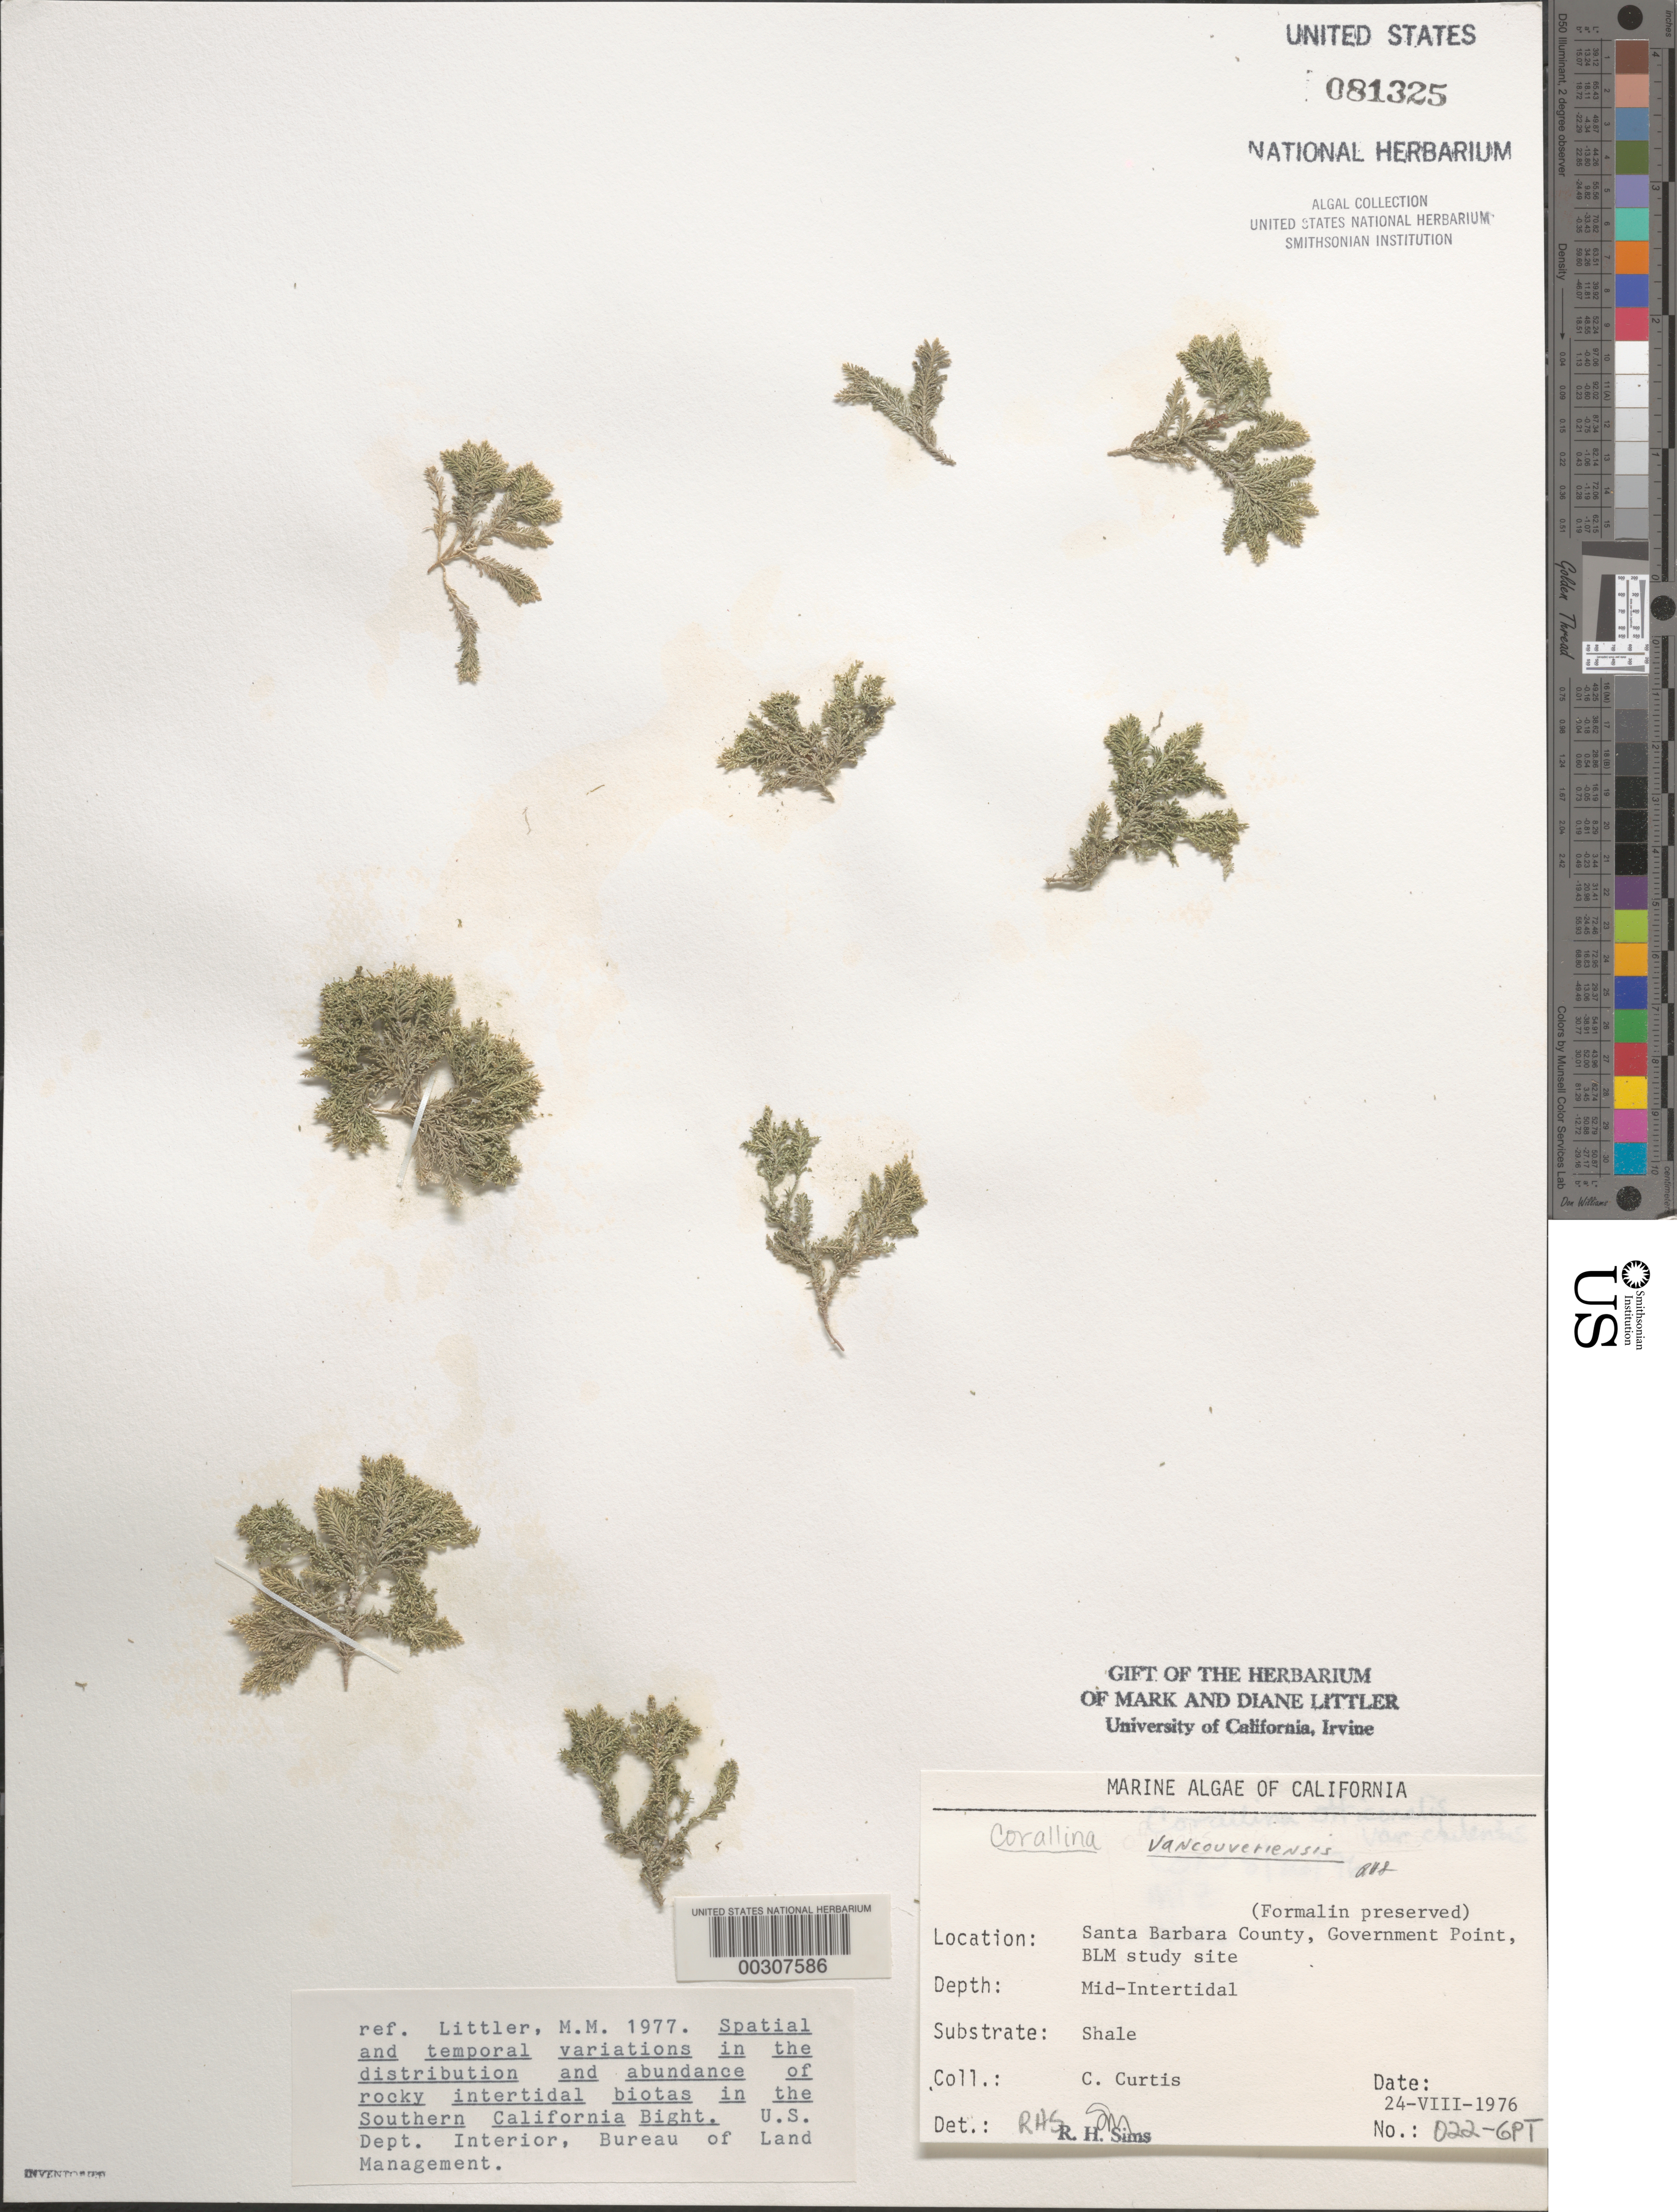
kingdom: Plantae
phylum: Rhodophyta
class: Florideophyceae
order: Corallinales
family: Corallinaceae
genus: Corallina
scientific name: Corallina vancouveriensis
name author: Yendo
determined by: Sims, Robert H.; Murray, S. N.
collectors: C. Curtis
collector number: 022-gpt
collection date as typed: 24 Aug 1976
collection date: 1976-08-24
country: United States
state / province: California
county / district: Santa Barbara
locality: Government Point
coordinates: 34 26'31"N, 120 24'06"W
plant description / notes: BLM-SOCALBIGHT Rocky Intertidal Survey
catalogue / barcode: US 81325